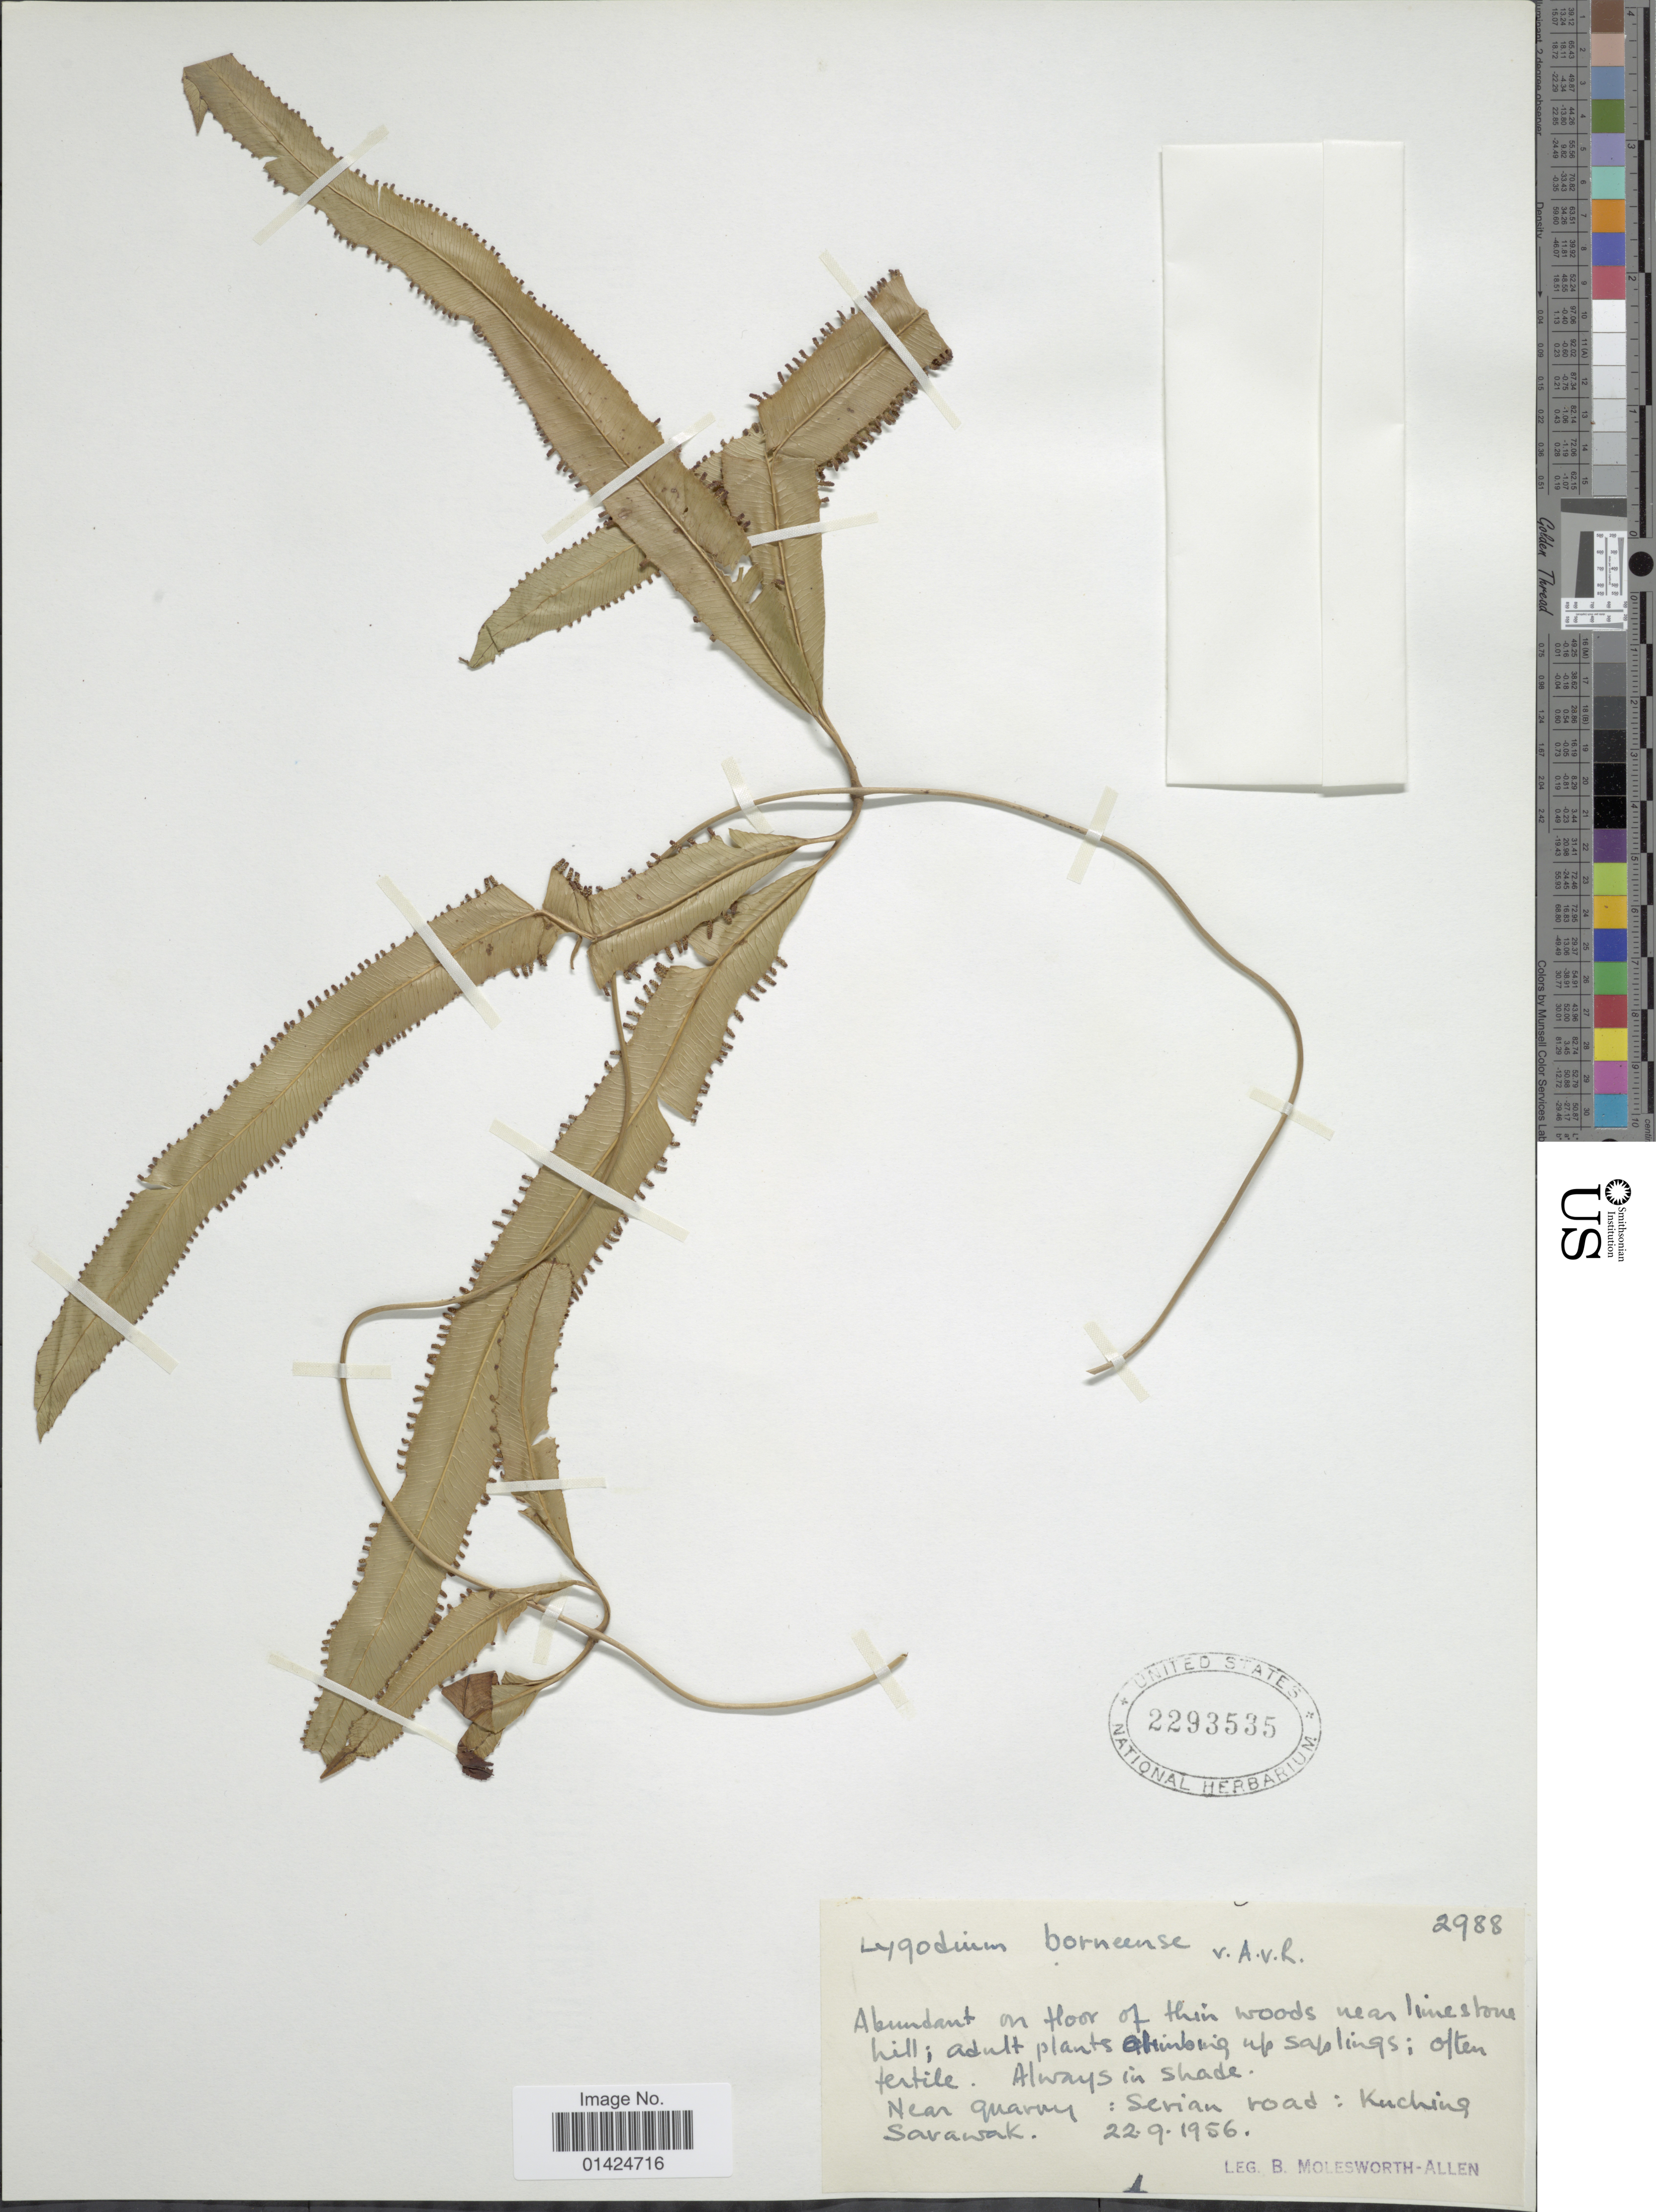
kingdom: Plantae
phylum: Tracheophyta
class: Polypodiopsida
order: Schizaeales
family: Lygodiaceae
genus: Lygodium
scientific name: Lygodium borneense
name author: Alderw.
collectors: B. E. G. Molesworth-Allen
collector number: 2988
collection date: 1956-09-22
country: Malaysia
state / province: Sarawak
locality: Near quarry: Serian road: Kuching.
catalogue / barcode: US 2293535